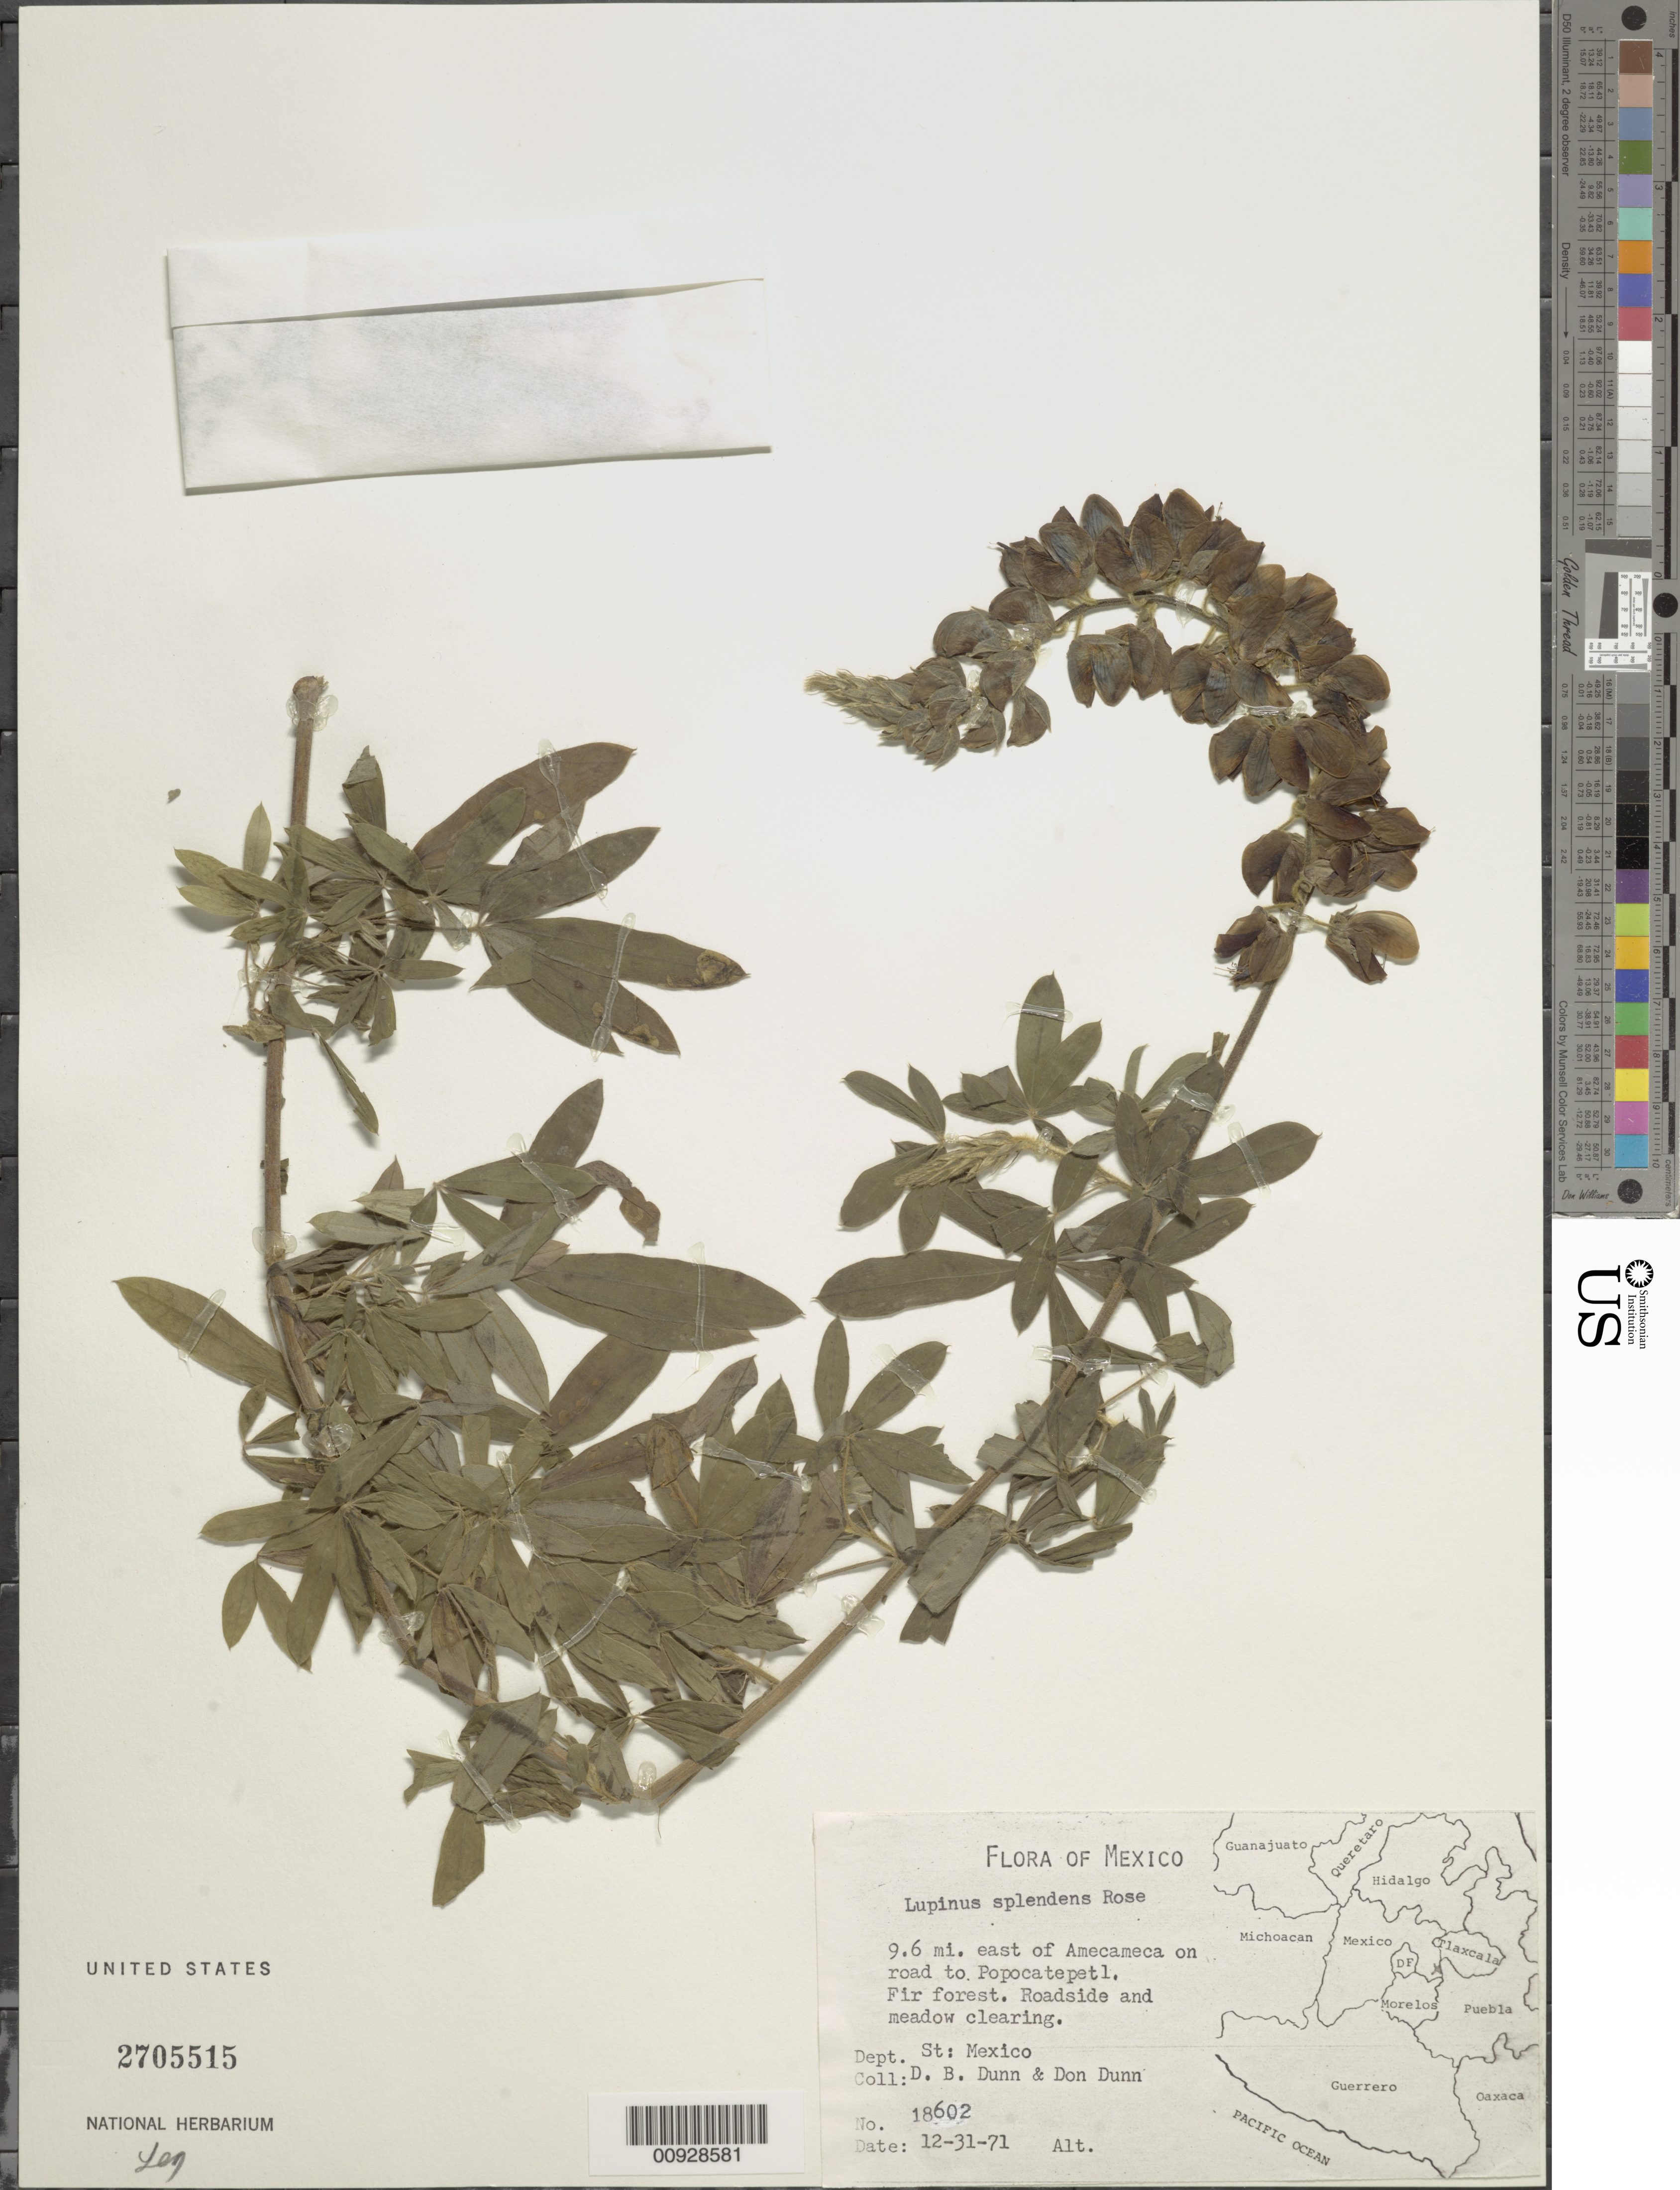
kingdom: Plantae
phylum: Tracheophyta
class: Magnoliopsida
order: Fabales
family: Fabaceae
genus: Lupinus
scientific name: Lupinus splendens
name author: Rose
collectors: D. B. Dunn & D. Dunn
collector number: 18602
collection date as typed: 31 Dec 1971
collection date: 1971-12-31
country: Mexico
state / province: México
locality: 9.6 mi. east of Amecameca on road to Popocatepetl.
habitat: Fir forest. Roadside and meadow clearing.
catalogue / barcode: US 2705515